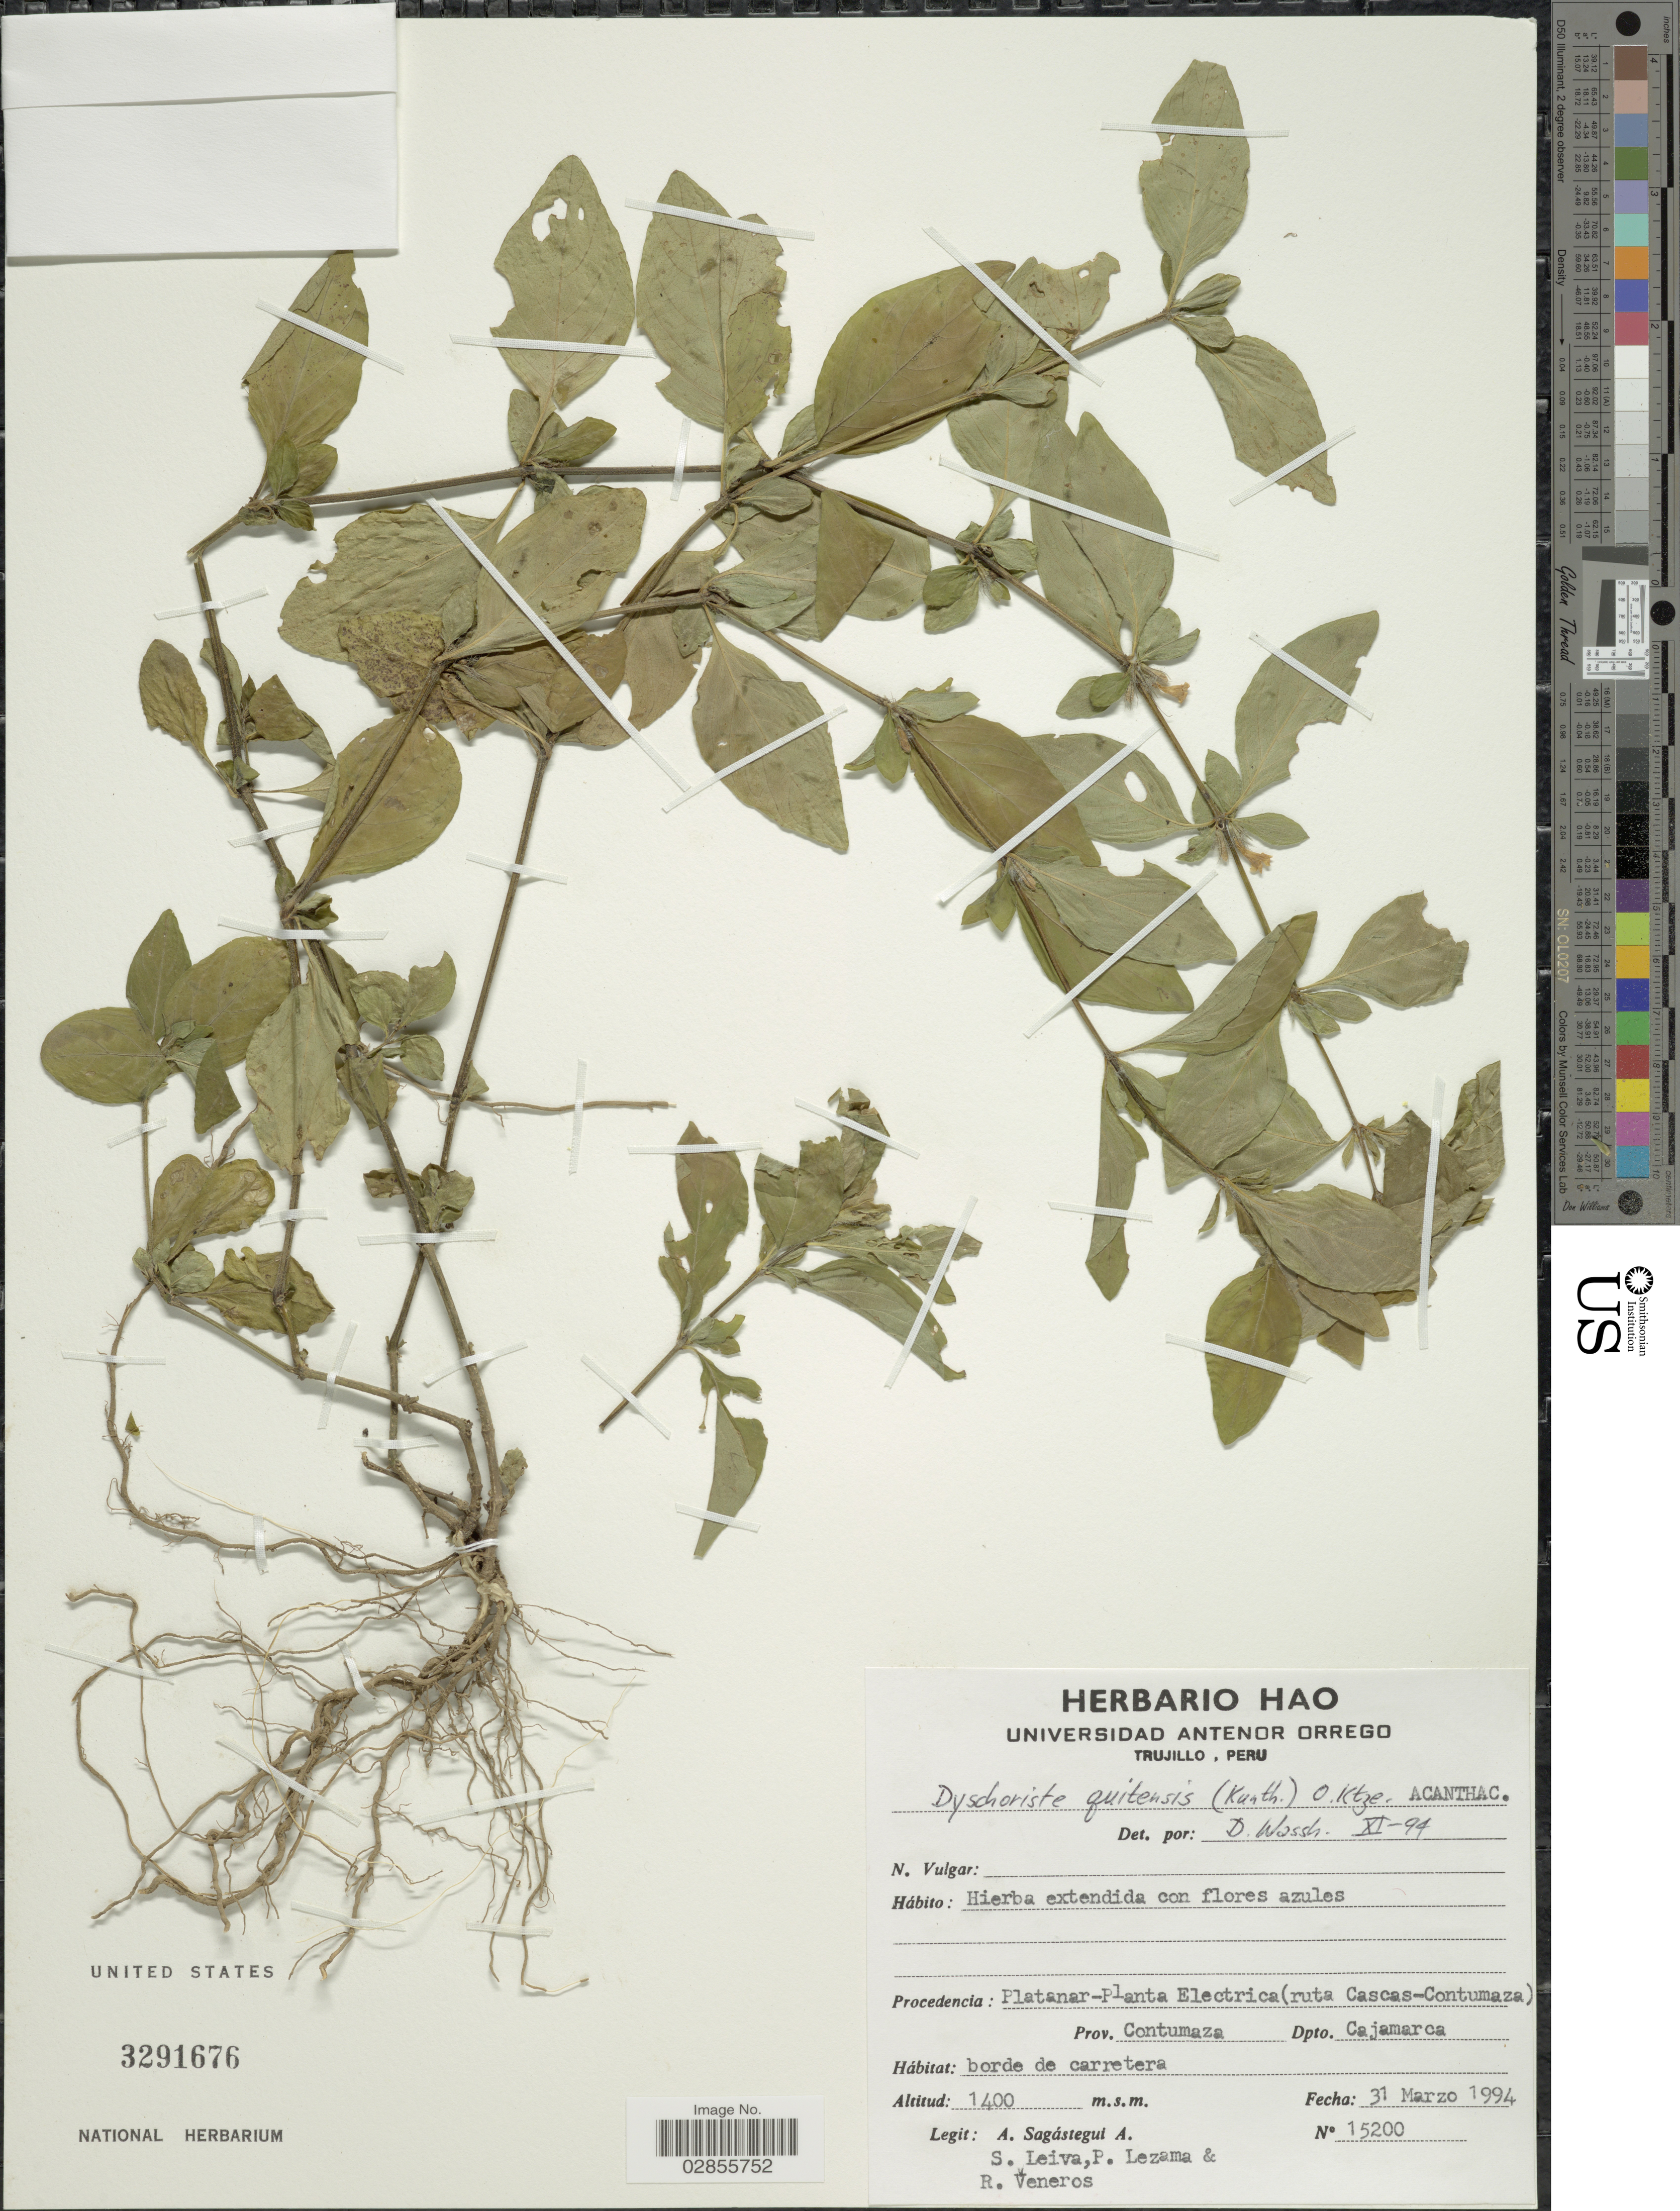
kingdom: Plantae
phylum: Tracheophyta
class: Magnoliopsida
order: Lamiales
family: Acanthaceae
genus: Dyschoriste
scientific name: Dyschoriste quitensis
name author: (Kunth) Kuntze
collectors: A. Sagástegui A., S. Leiva, P. Lezama & R. Veneros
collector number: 15200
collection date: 1994-03-31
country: Peru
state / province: Cajamarca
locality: Procedencia: Platanar-Planta Electrica (ruta Cascas-Contumaza). Prov. Contumaza. Dpto. Cajamarca.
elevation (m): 1400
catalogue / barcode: US 3291676